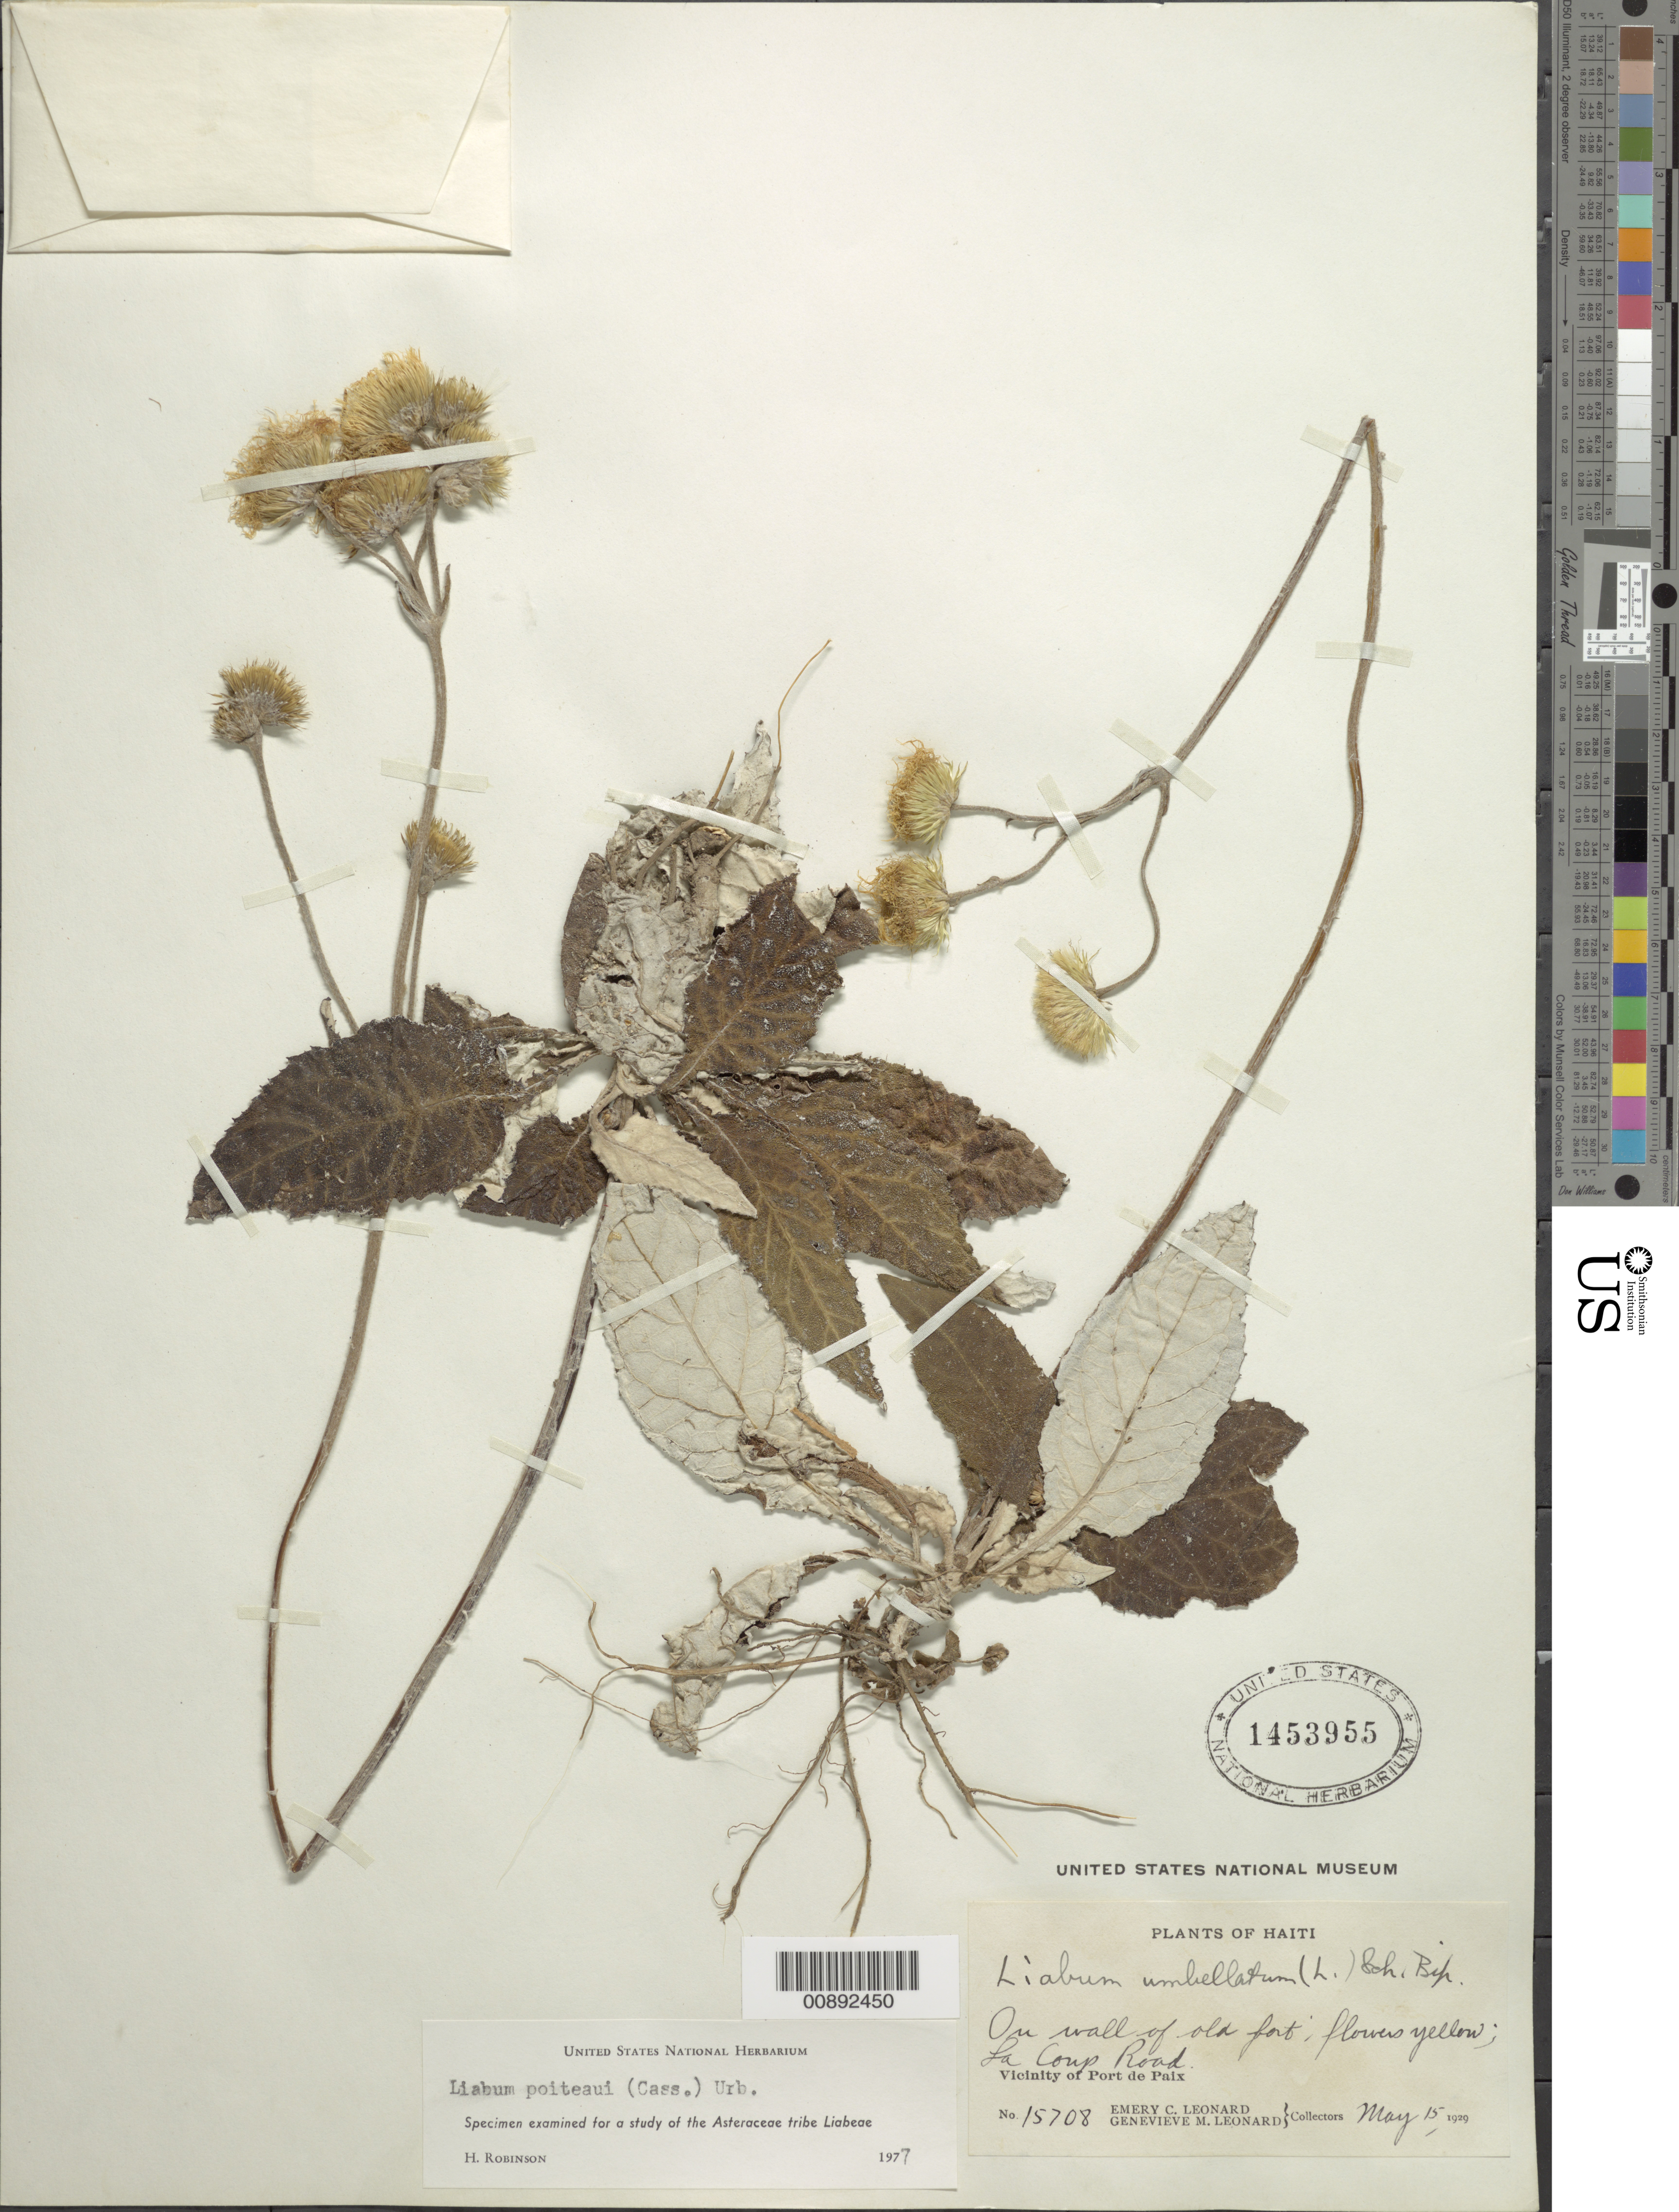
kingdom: Plantae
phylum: Tracheophyta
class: Magnoliopsida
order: Asterales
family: Asteraceae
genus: Liabum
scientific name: Liabum poiteaui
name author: (Cass.) Urb.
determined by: Robinson, Harold E., (US)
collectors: E. C. Leonard & G. M. Leonard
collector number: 15708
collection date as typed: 15 May 1929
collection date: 1929-05-15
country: Haiti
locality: Port de Paix vicinity, La Comp road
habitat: On walll of old fort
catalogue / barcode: US 1453955